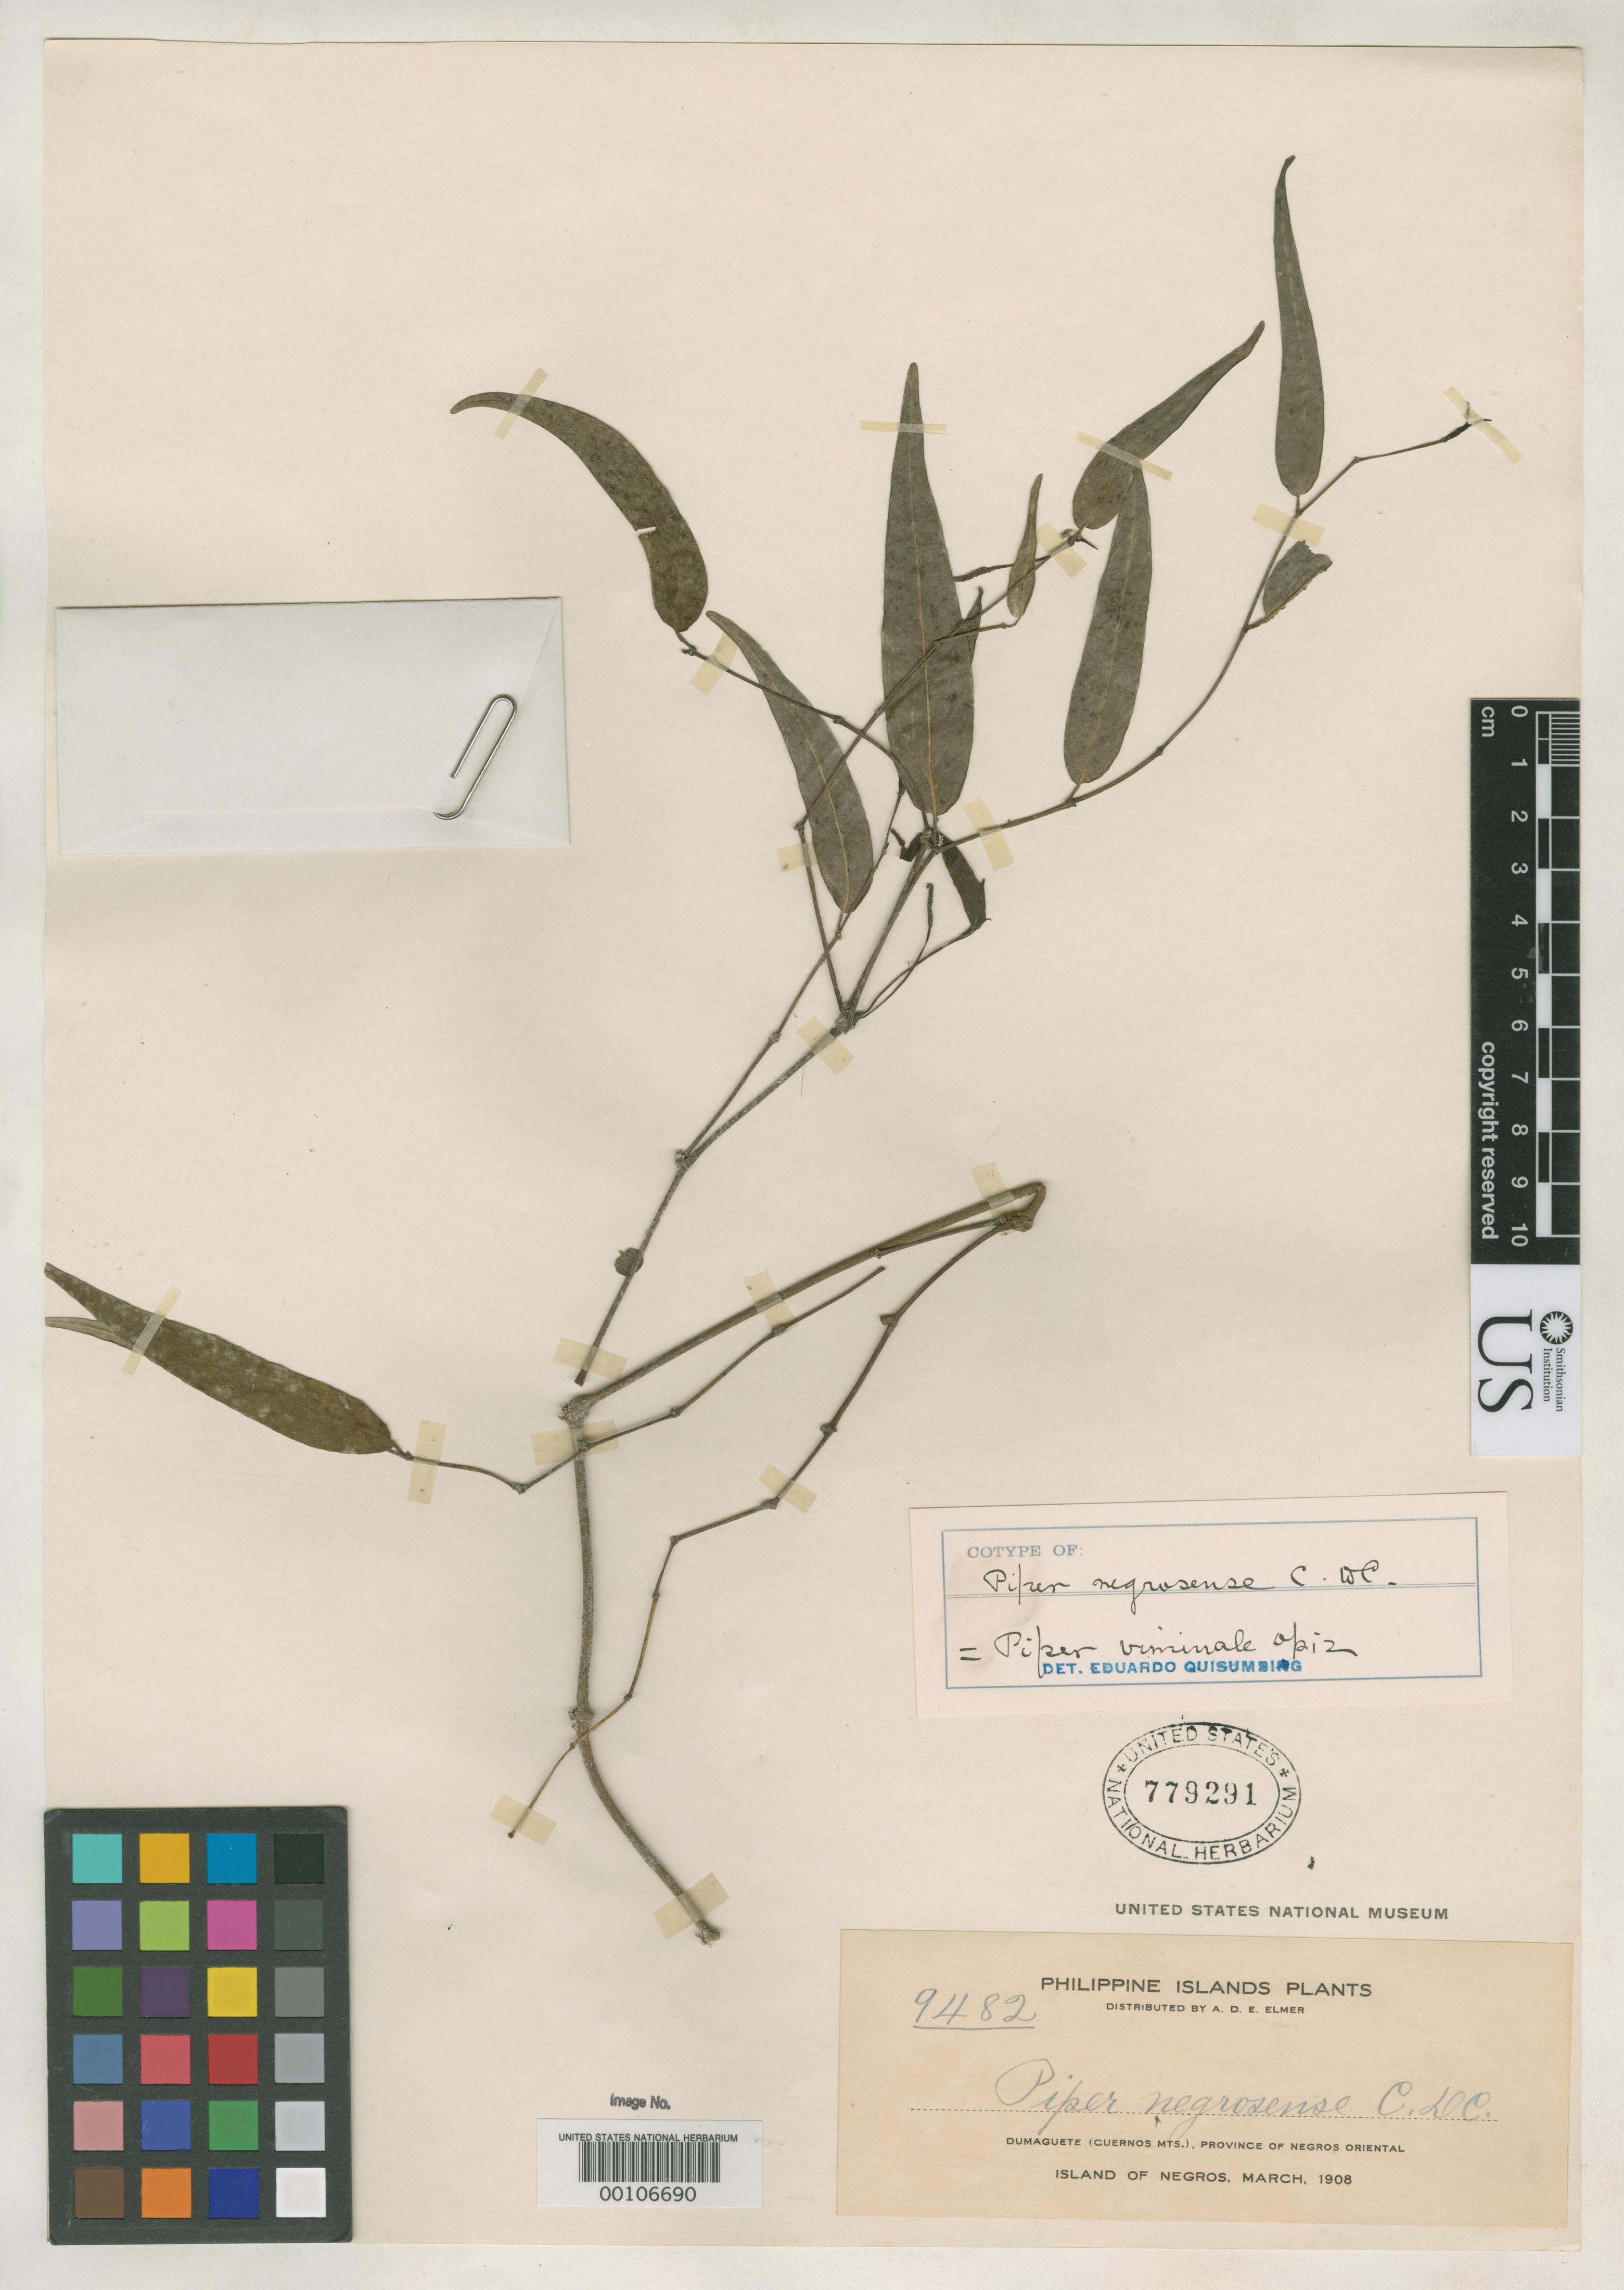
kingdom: Plantae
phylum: Tracheophyta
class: Magnoliopsida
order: Piperales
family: Piperaceae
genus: Piper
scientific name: Piper negrosense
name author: C. DC. in Elmer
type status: Isotype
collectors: A. D. E. Elmer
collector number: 9482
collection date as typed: Mar 1908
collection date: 1908-03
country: Philippines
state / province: Central Visayas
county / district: Negros Oriental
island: Negros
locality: Dumaguete, Cuernos Mts.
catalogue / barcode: US 779291